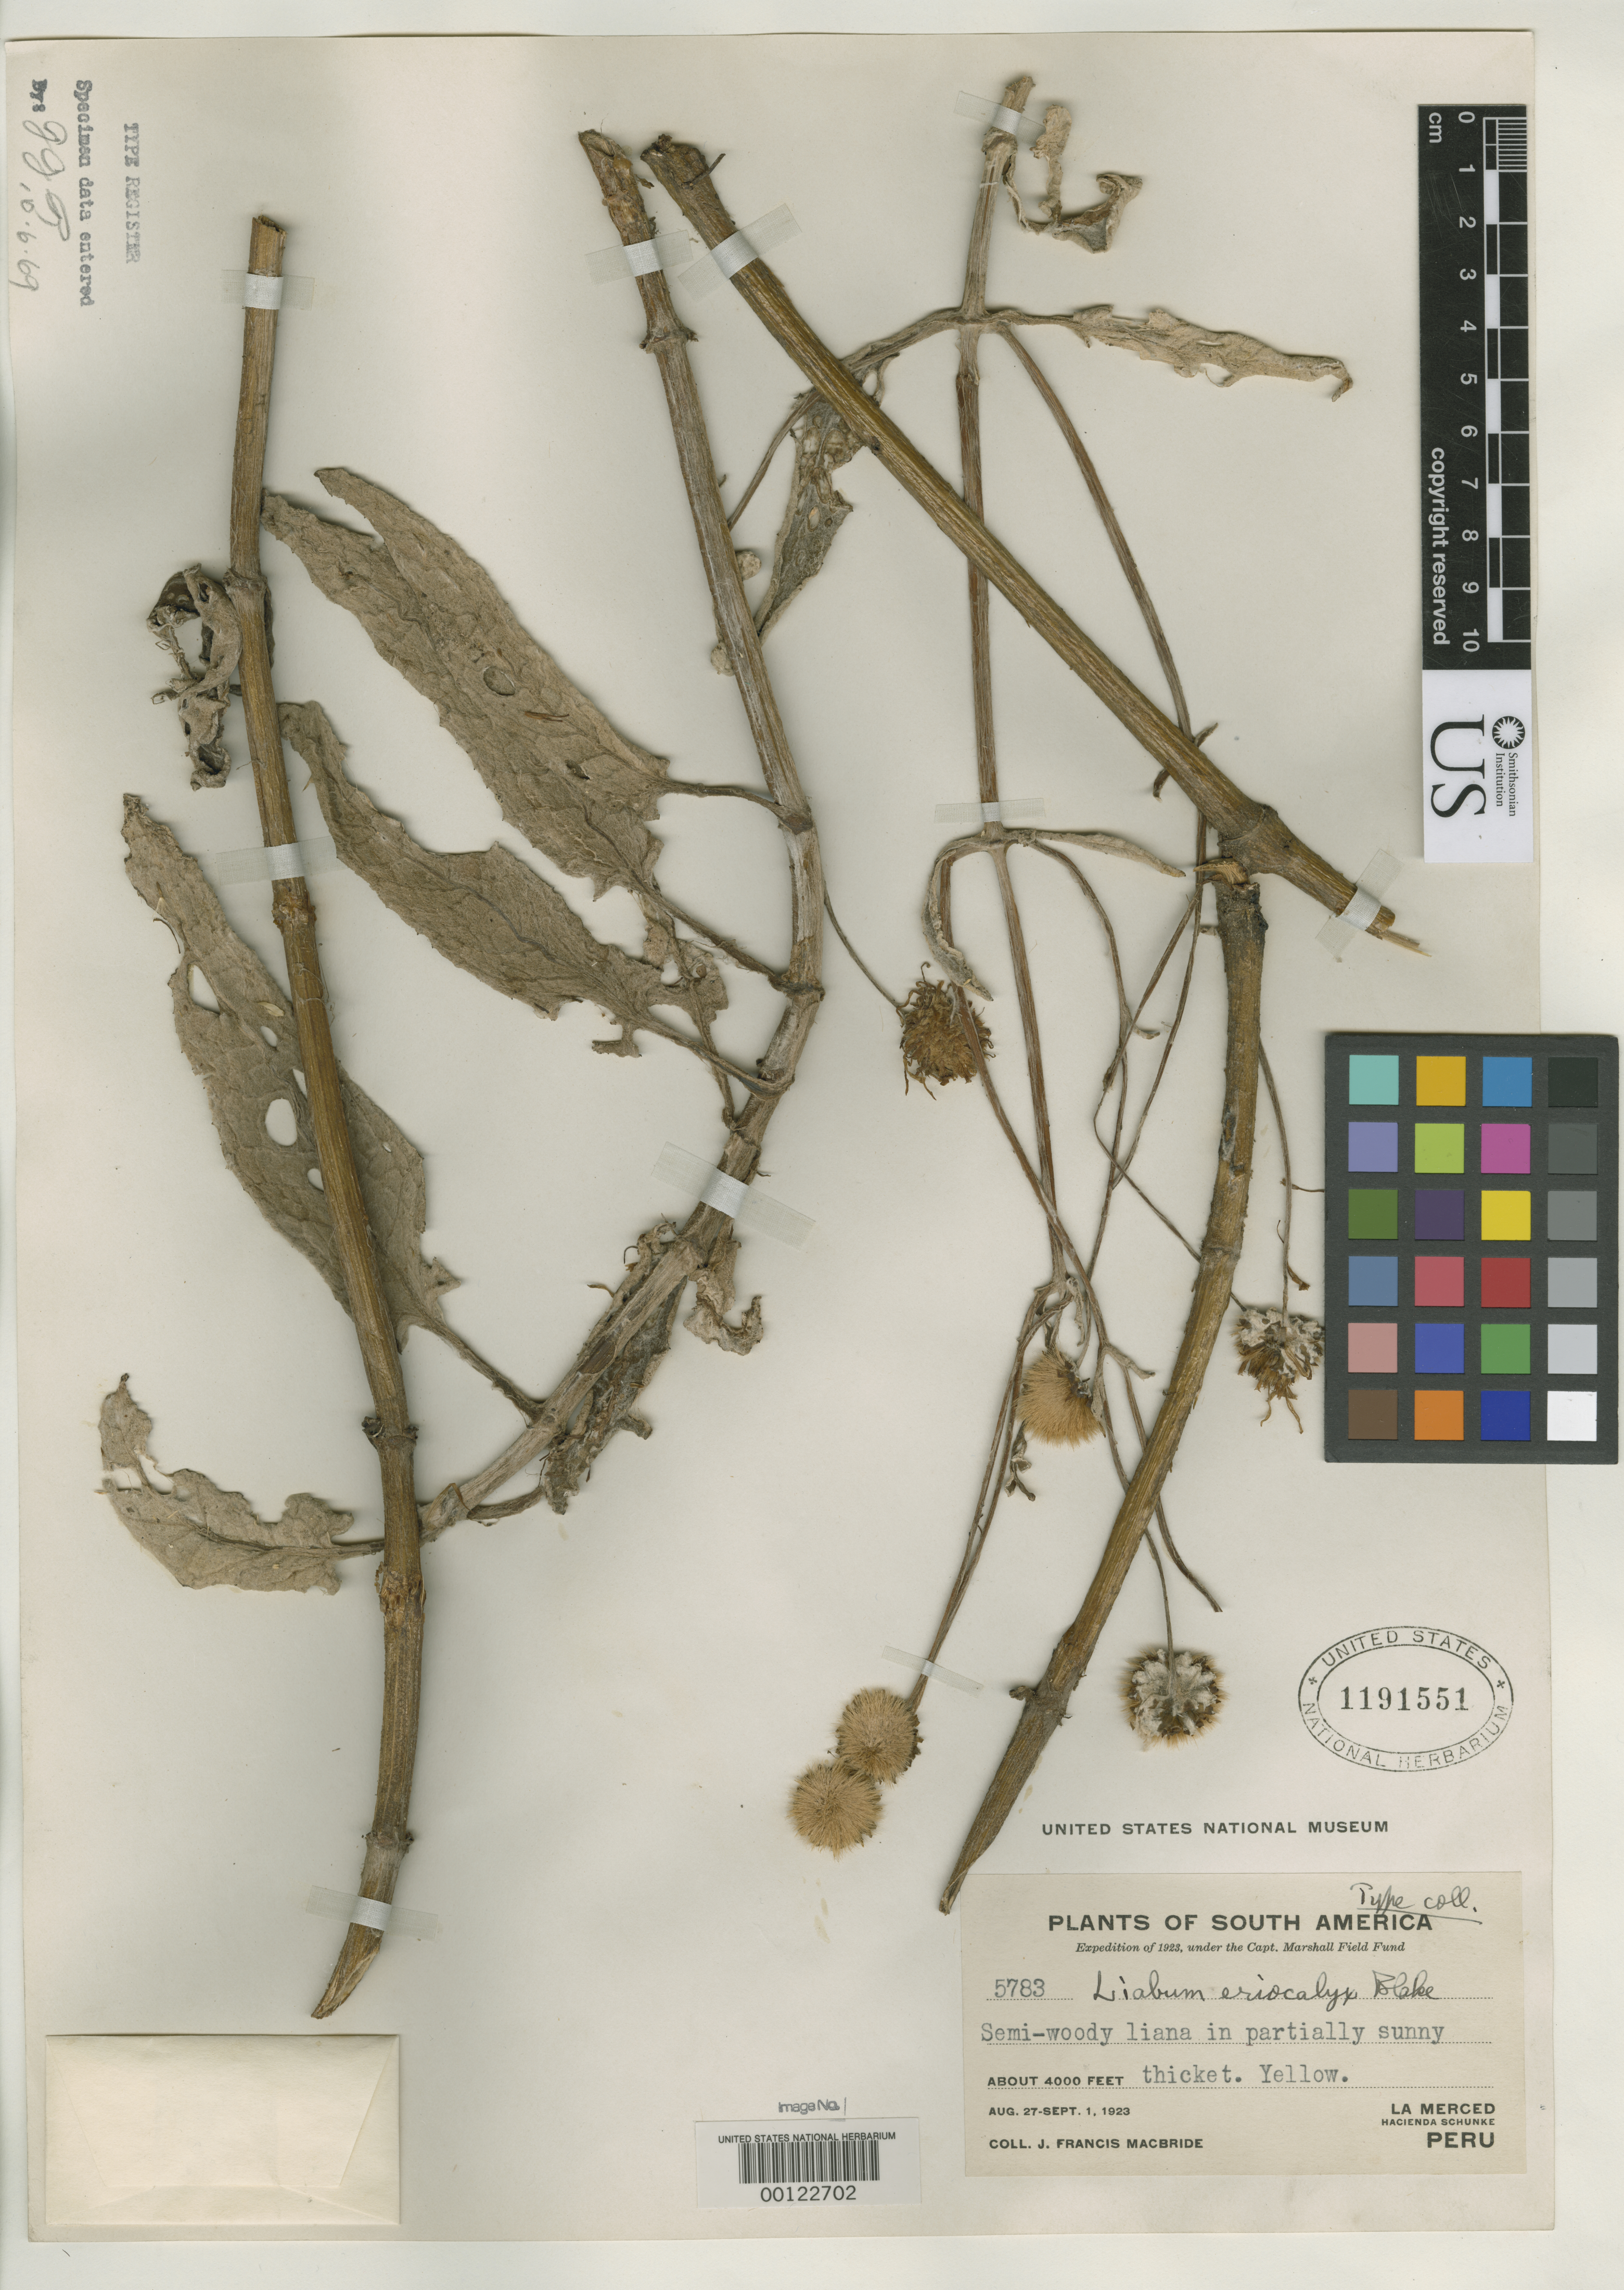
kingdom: Plantae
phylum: Tracheophyta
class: Magnoliopsida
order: Asterales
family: Asteraceae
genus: Liabum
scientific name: Liabum eriocalyx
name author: S.F. Blake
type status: Isotype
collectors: J. F. Macbride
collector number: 5783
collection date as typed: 27 Aug 1923 to 01 Sep 1923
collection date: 1923-08-27/1923-09-01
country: Peru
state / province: Junín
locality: La Merced.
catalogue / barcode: US 1191551